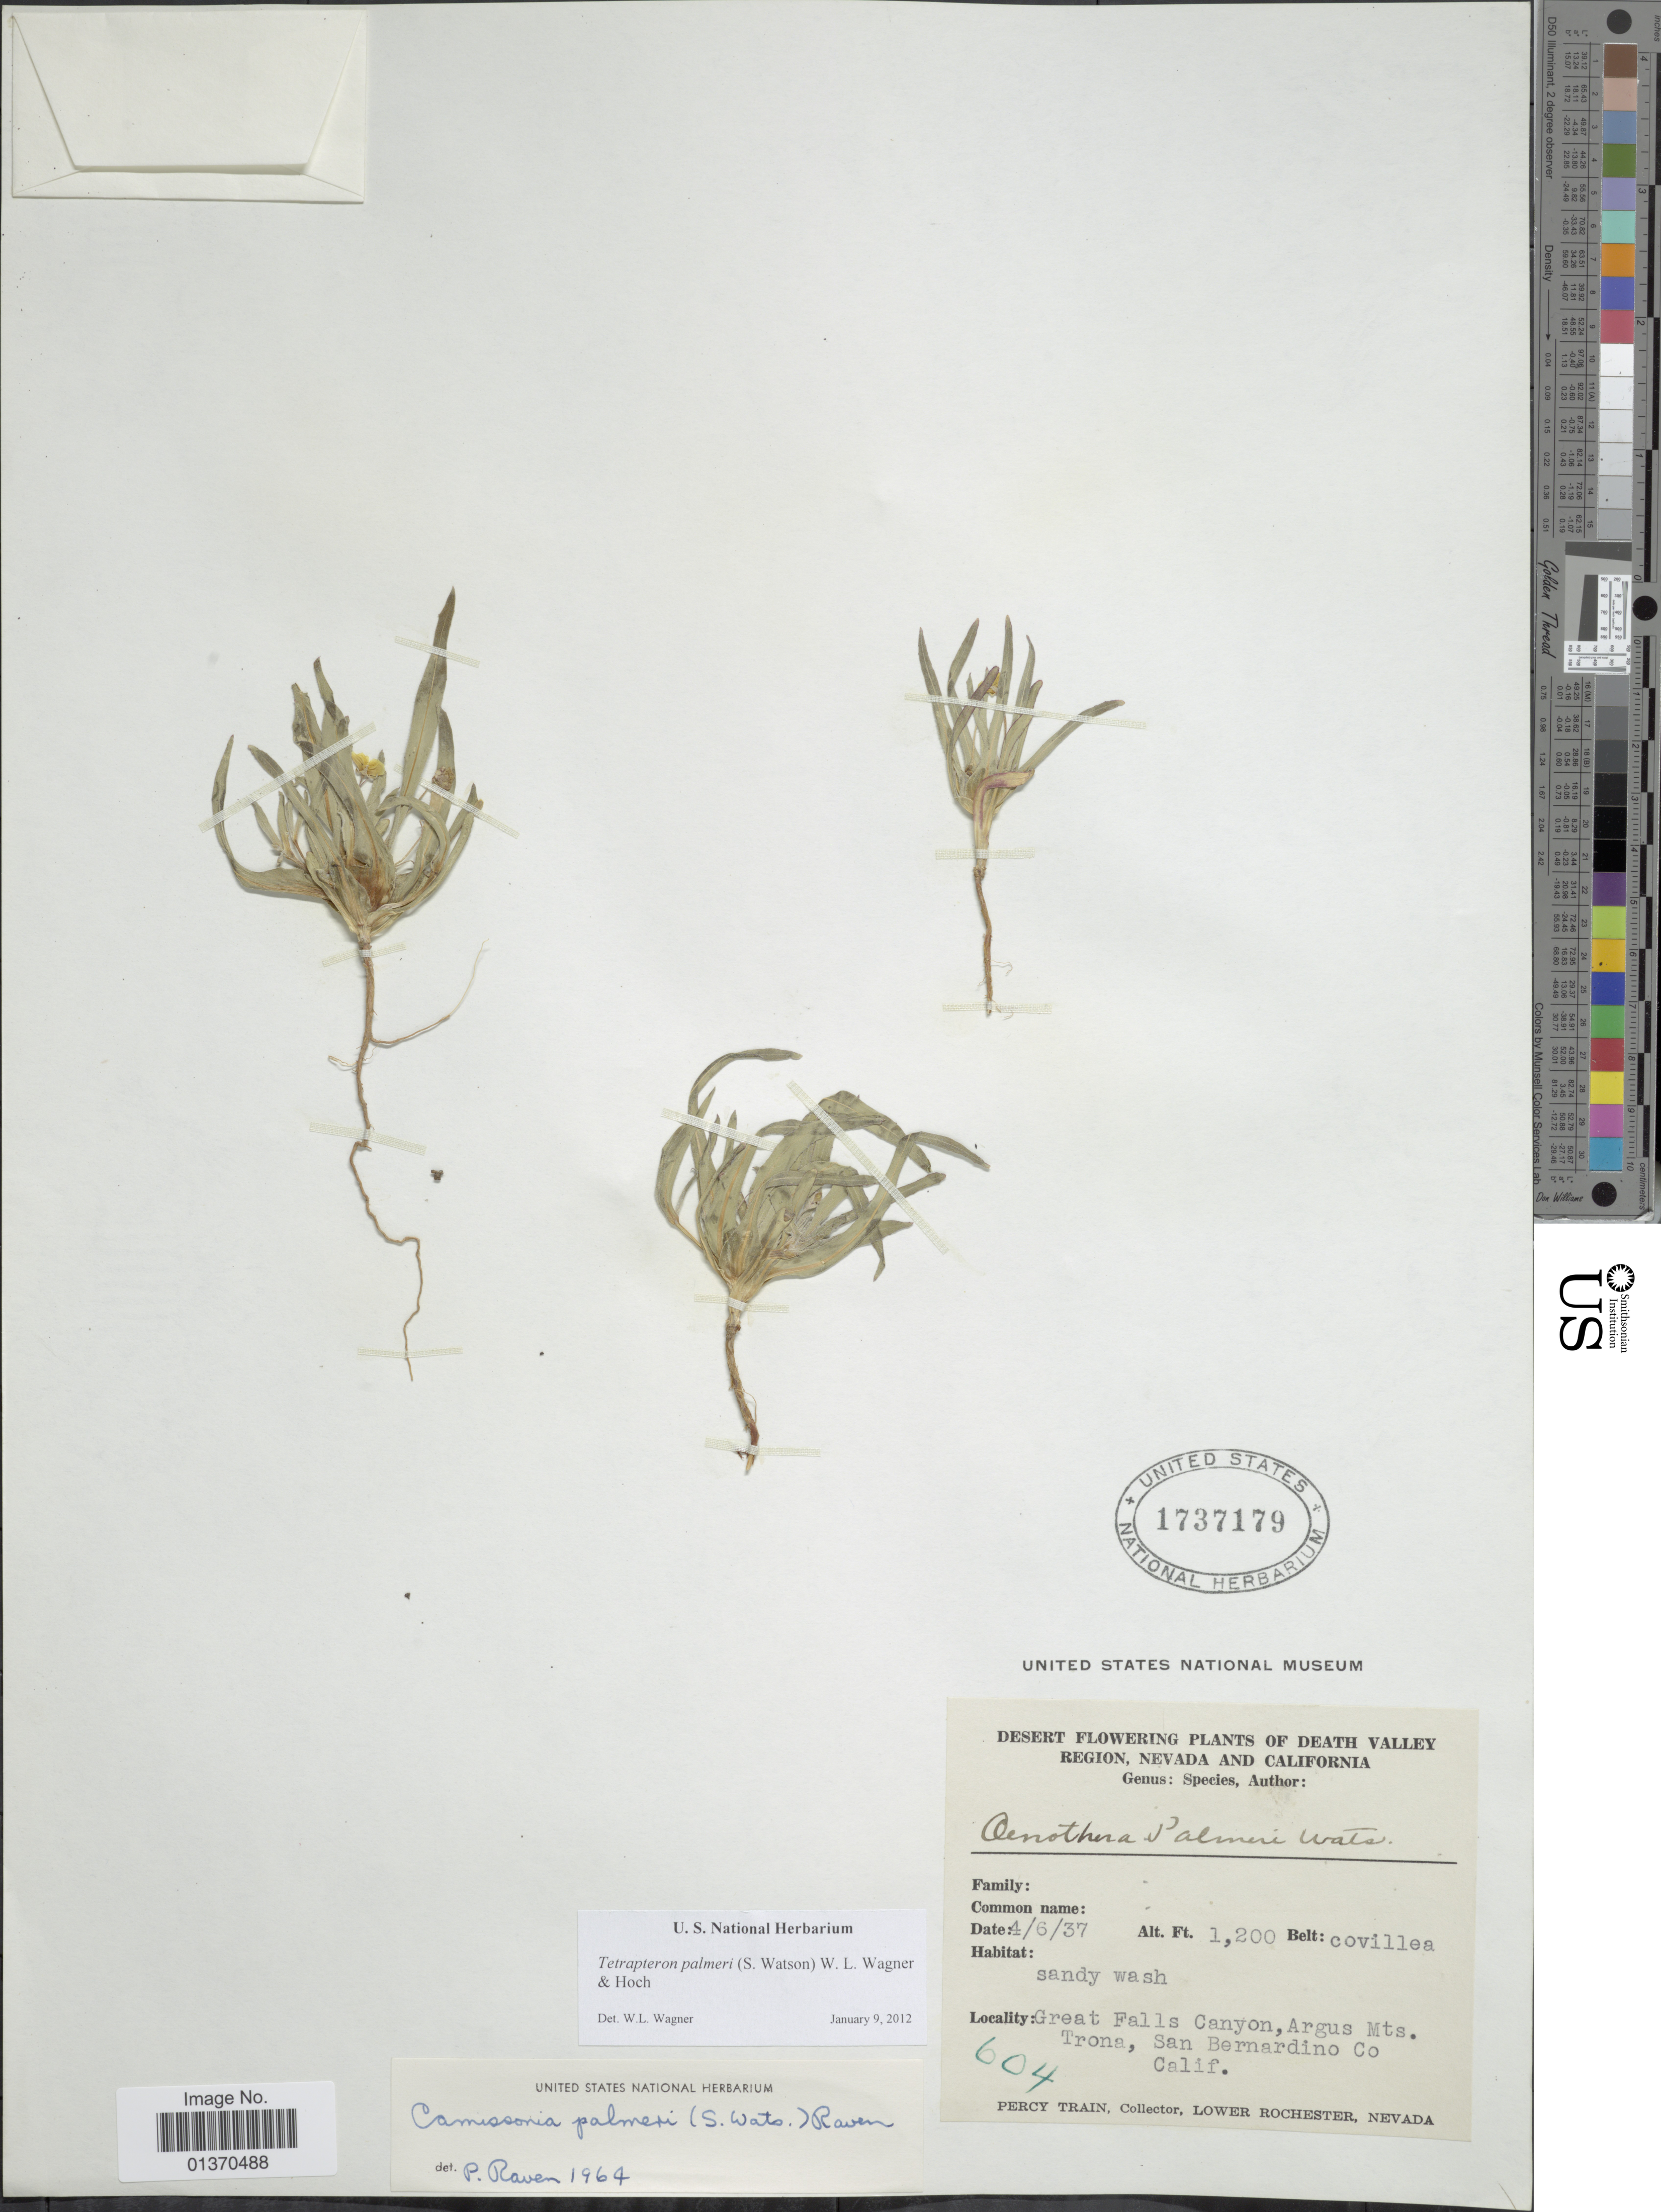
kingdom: Plantae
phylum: Tracheophyta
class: Magnoliopsida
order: Myrtales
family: Onagraceae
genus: Tetrapteron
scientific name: Tetrapteron palmeri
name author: (S. Watson) W.L. Wagner & Hoch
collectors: P. Train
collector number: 604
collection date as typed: Transcribed d/m/y: 6/4/37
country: United States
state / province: California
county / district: San Bernardino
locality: Desert Flowering Plants of Death Valley Region, Nevada and California, Great Falls Canyon, Argus Mts. Trona, San Bernardino Co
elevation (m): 366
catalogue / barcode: US 1737179